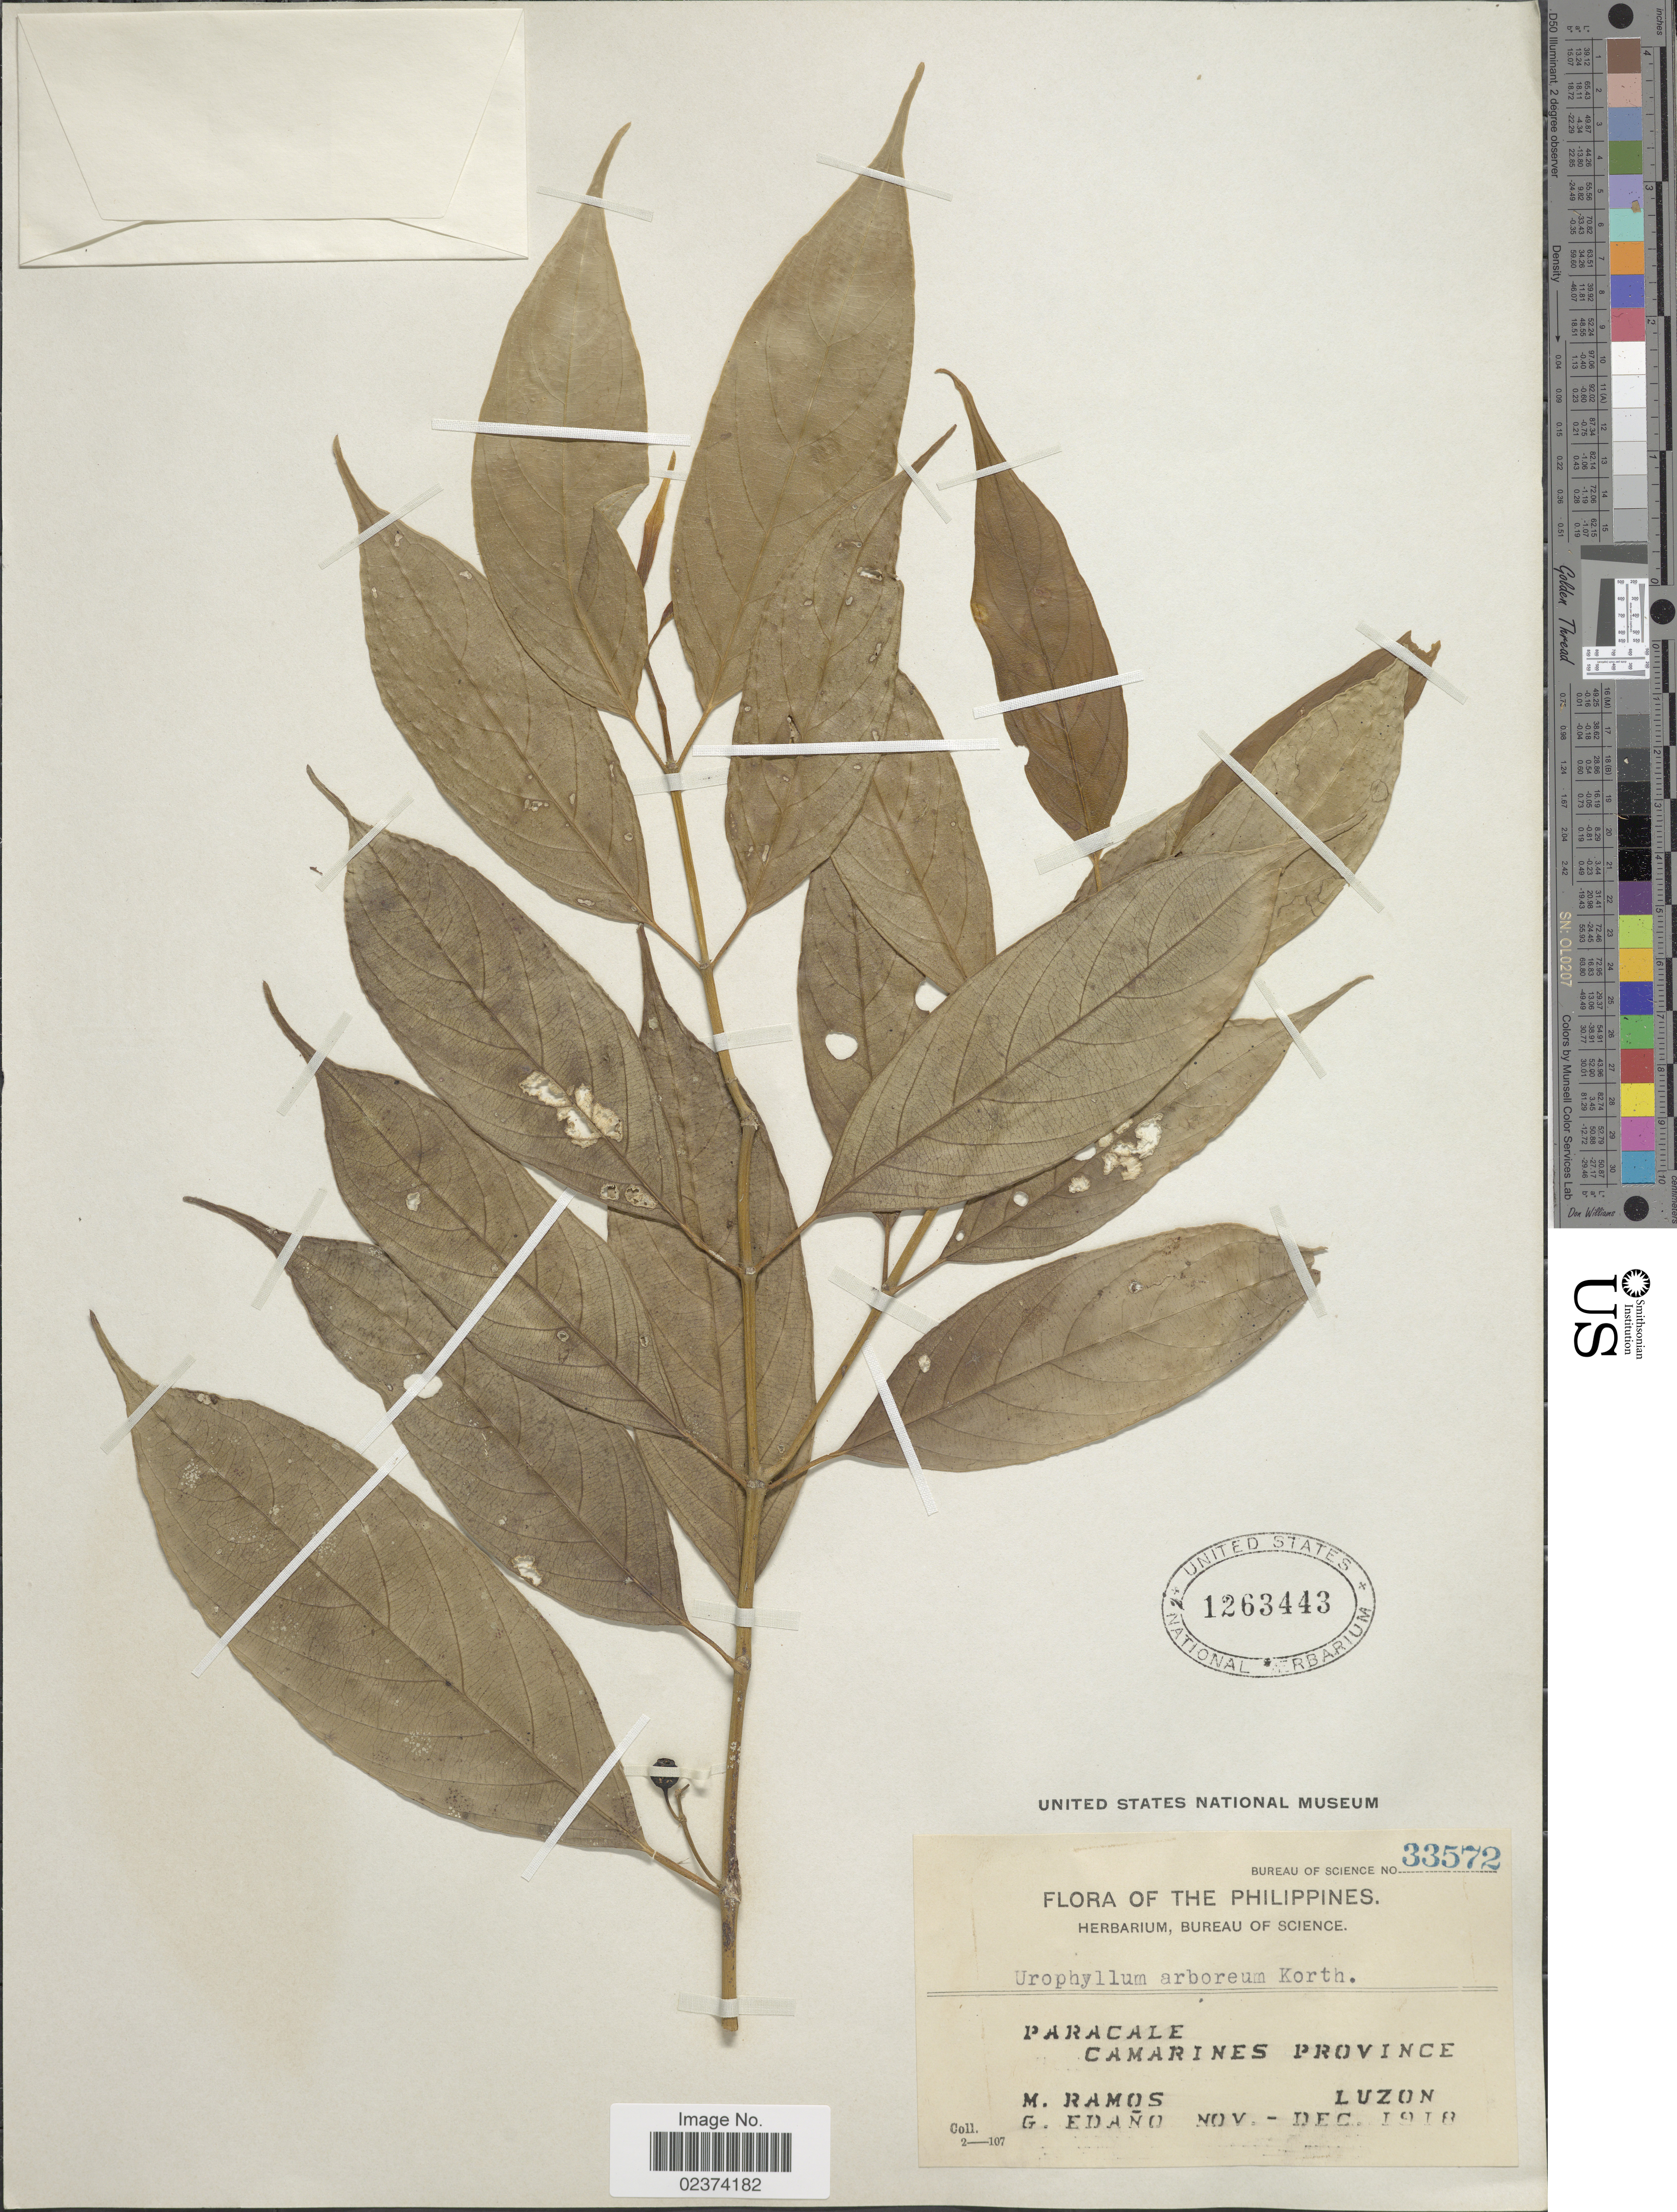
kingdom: Plantae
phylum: Tracheophyta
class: Magnoliopsida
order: Gentianales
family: Rubiaceae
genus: Urophyllum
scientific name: Urophyllum memecyloides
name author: (C. Presl) Vidal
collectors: M. Ramos & G. Edaño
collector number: Bureau of Science 33572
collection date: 1918-11/1918-12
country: Philippines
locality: Paracale, Camarines Province, Luzon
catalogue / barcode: US 1263443